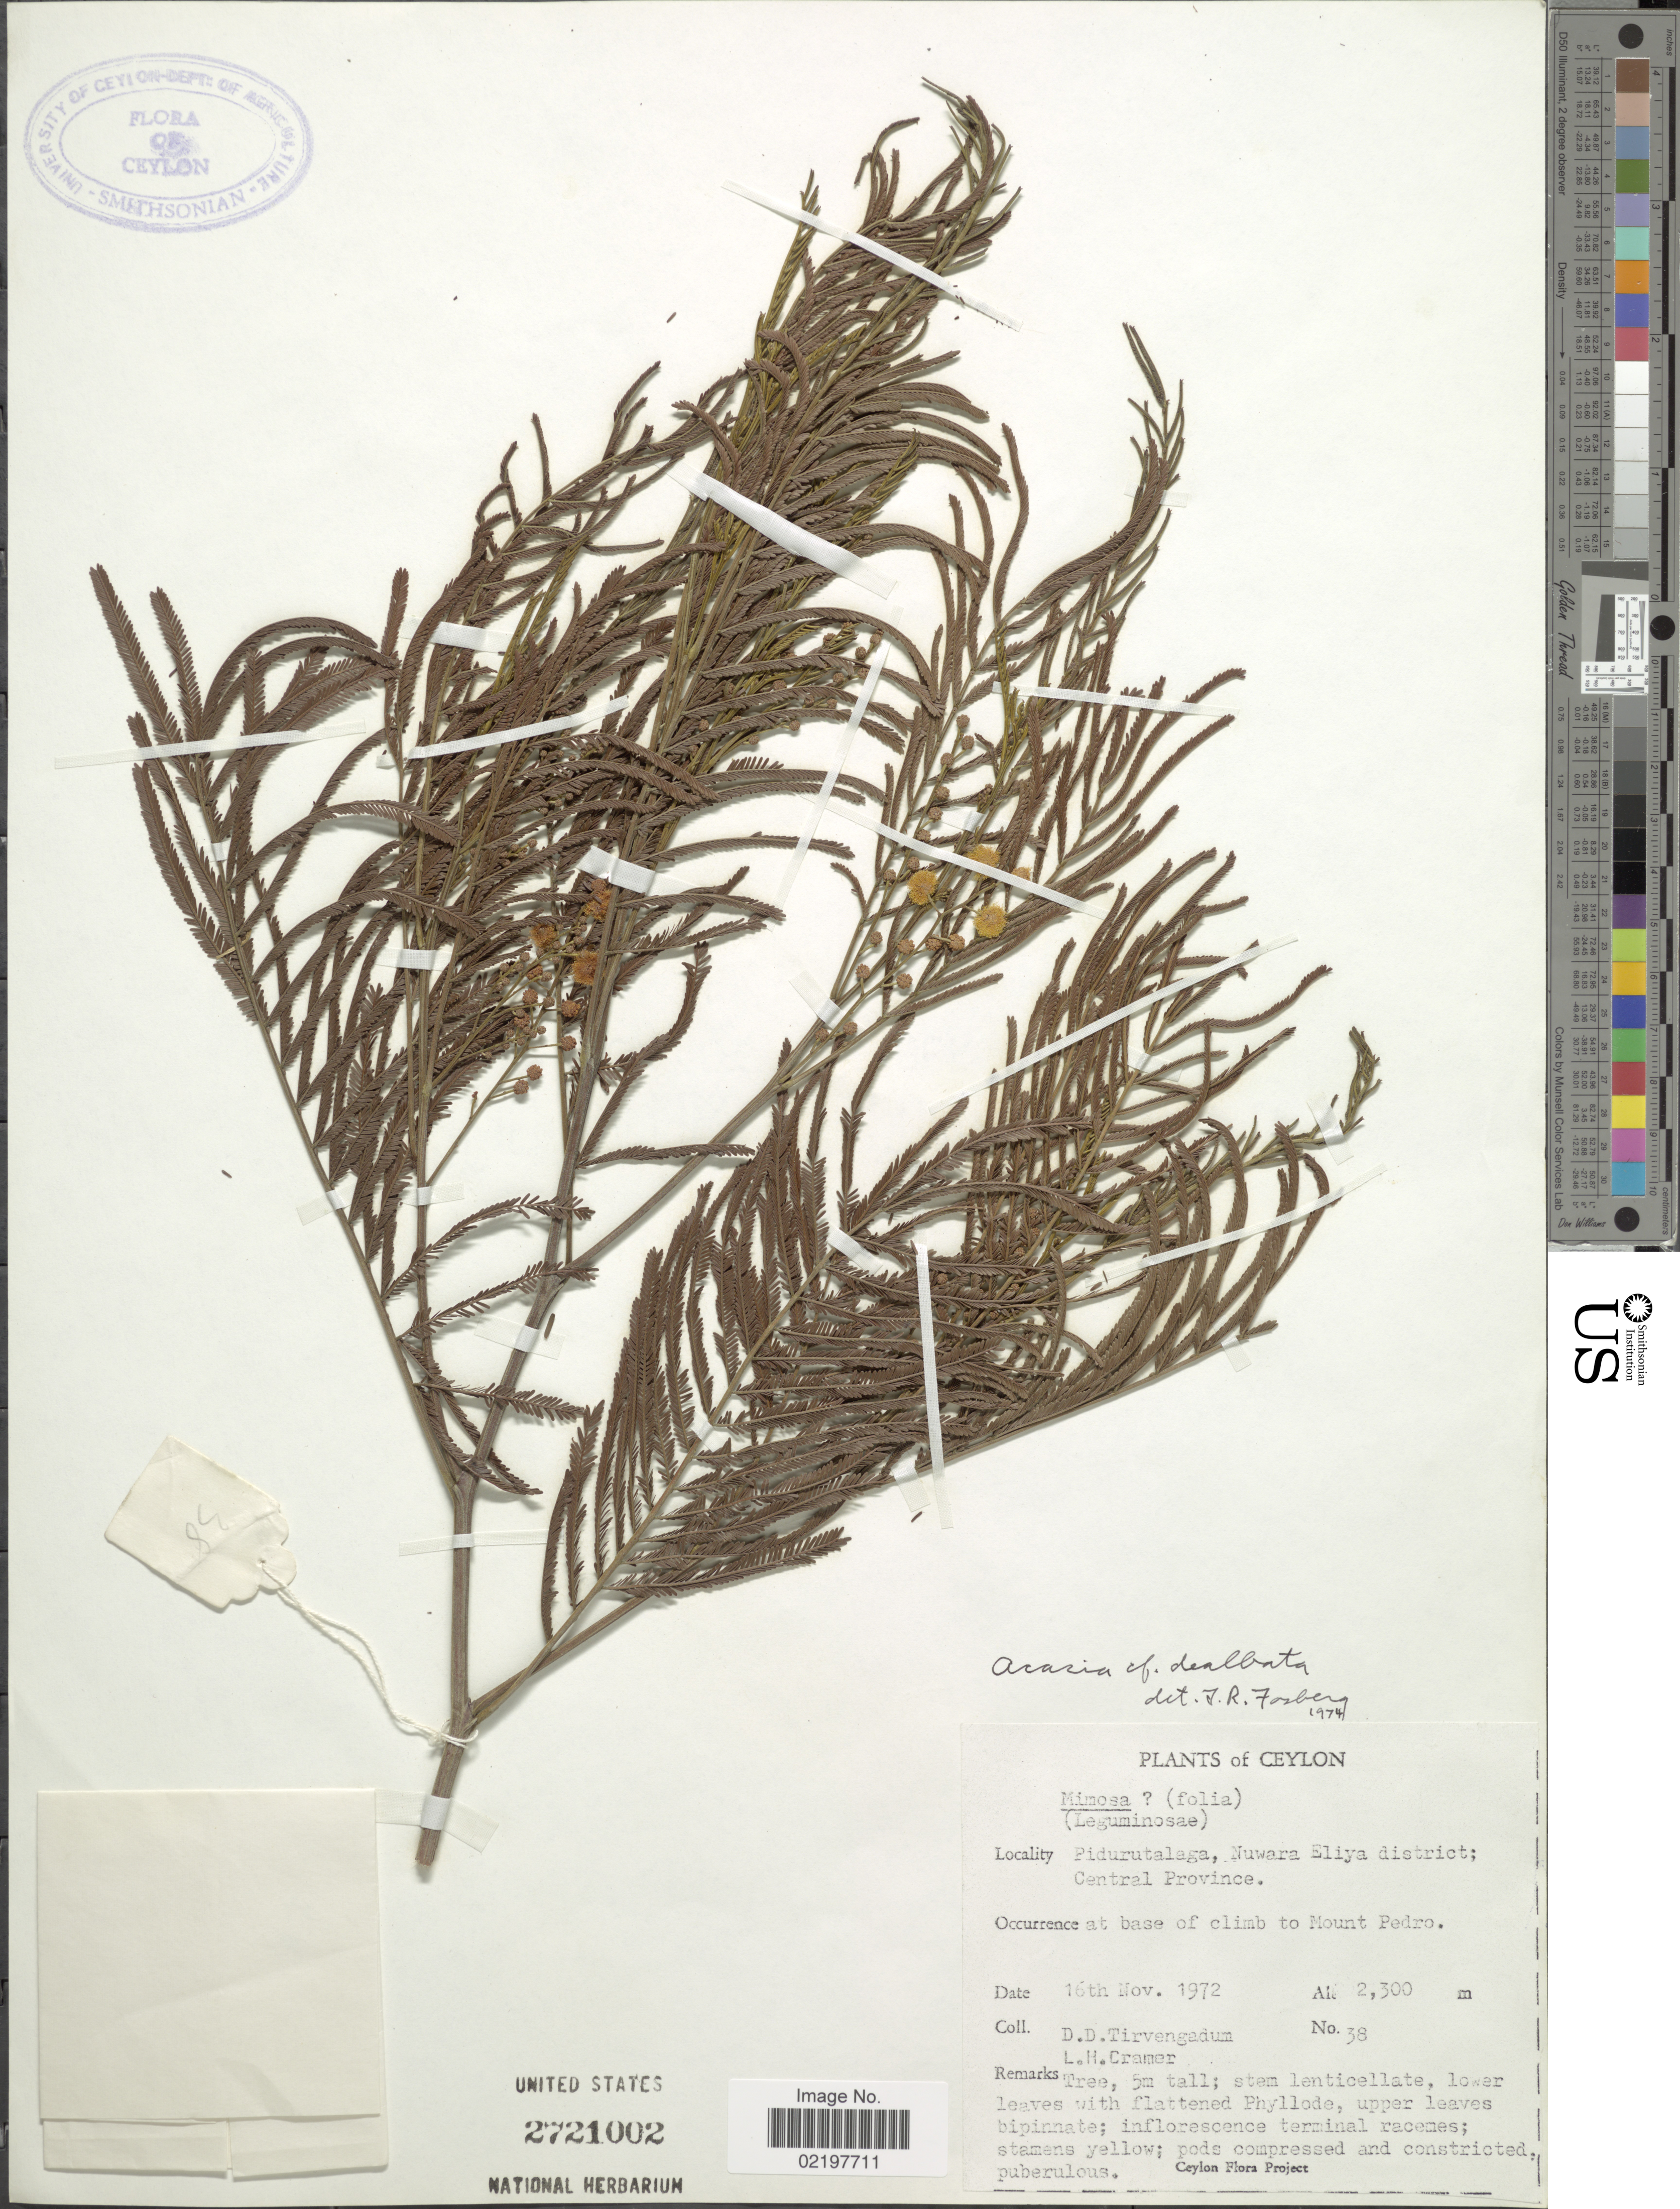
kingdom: Plantae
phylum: Tracheophyta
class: Magnoliopsida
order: Fabales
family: Fabaceae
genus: Acacia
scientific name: Acacia dealbata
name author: Link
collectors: D. Tirvengadum & L. H. Cramer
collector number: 38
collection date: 1972-11-16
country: Sri Lanka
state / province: Central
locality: Ceyplon, Pidurutalaga, Nuwara Eliya District, Central Province, at base of climb to Mount Pedro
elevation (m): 2300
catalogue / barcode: US 2721002